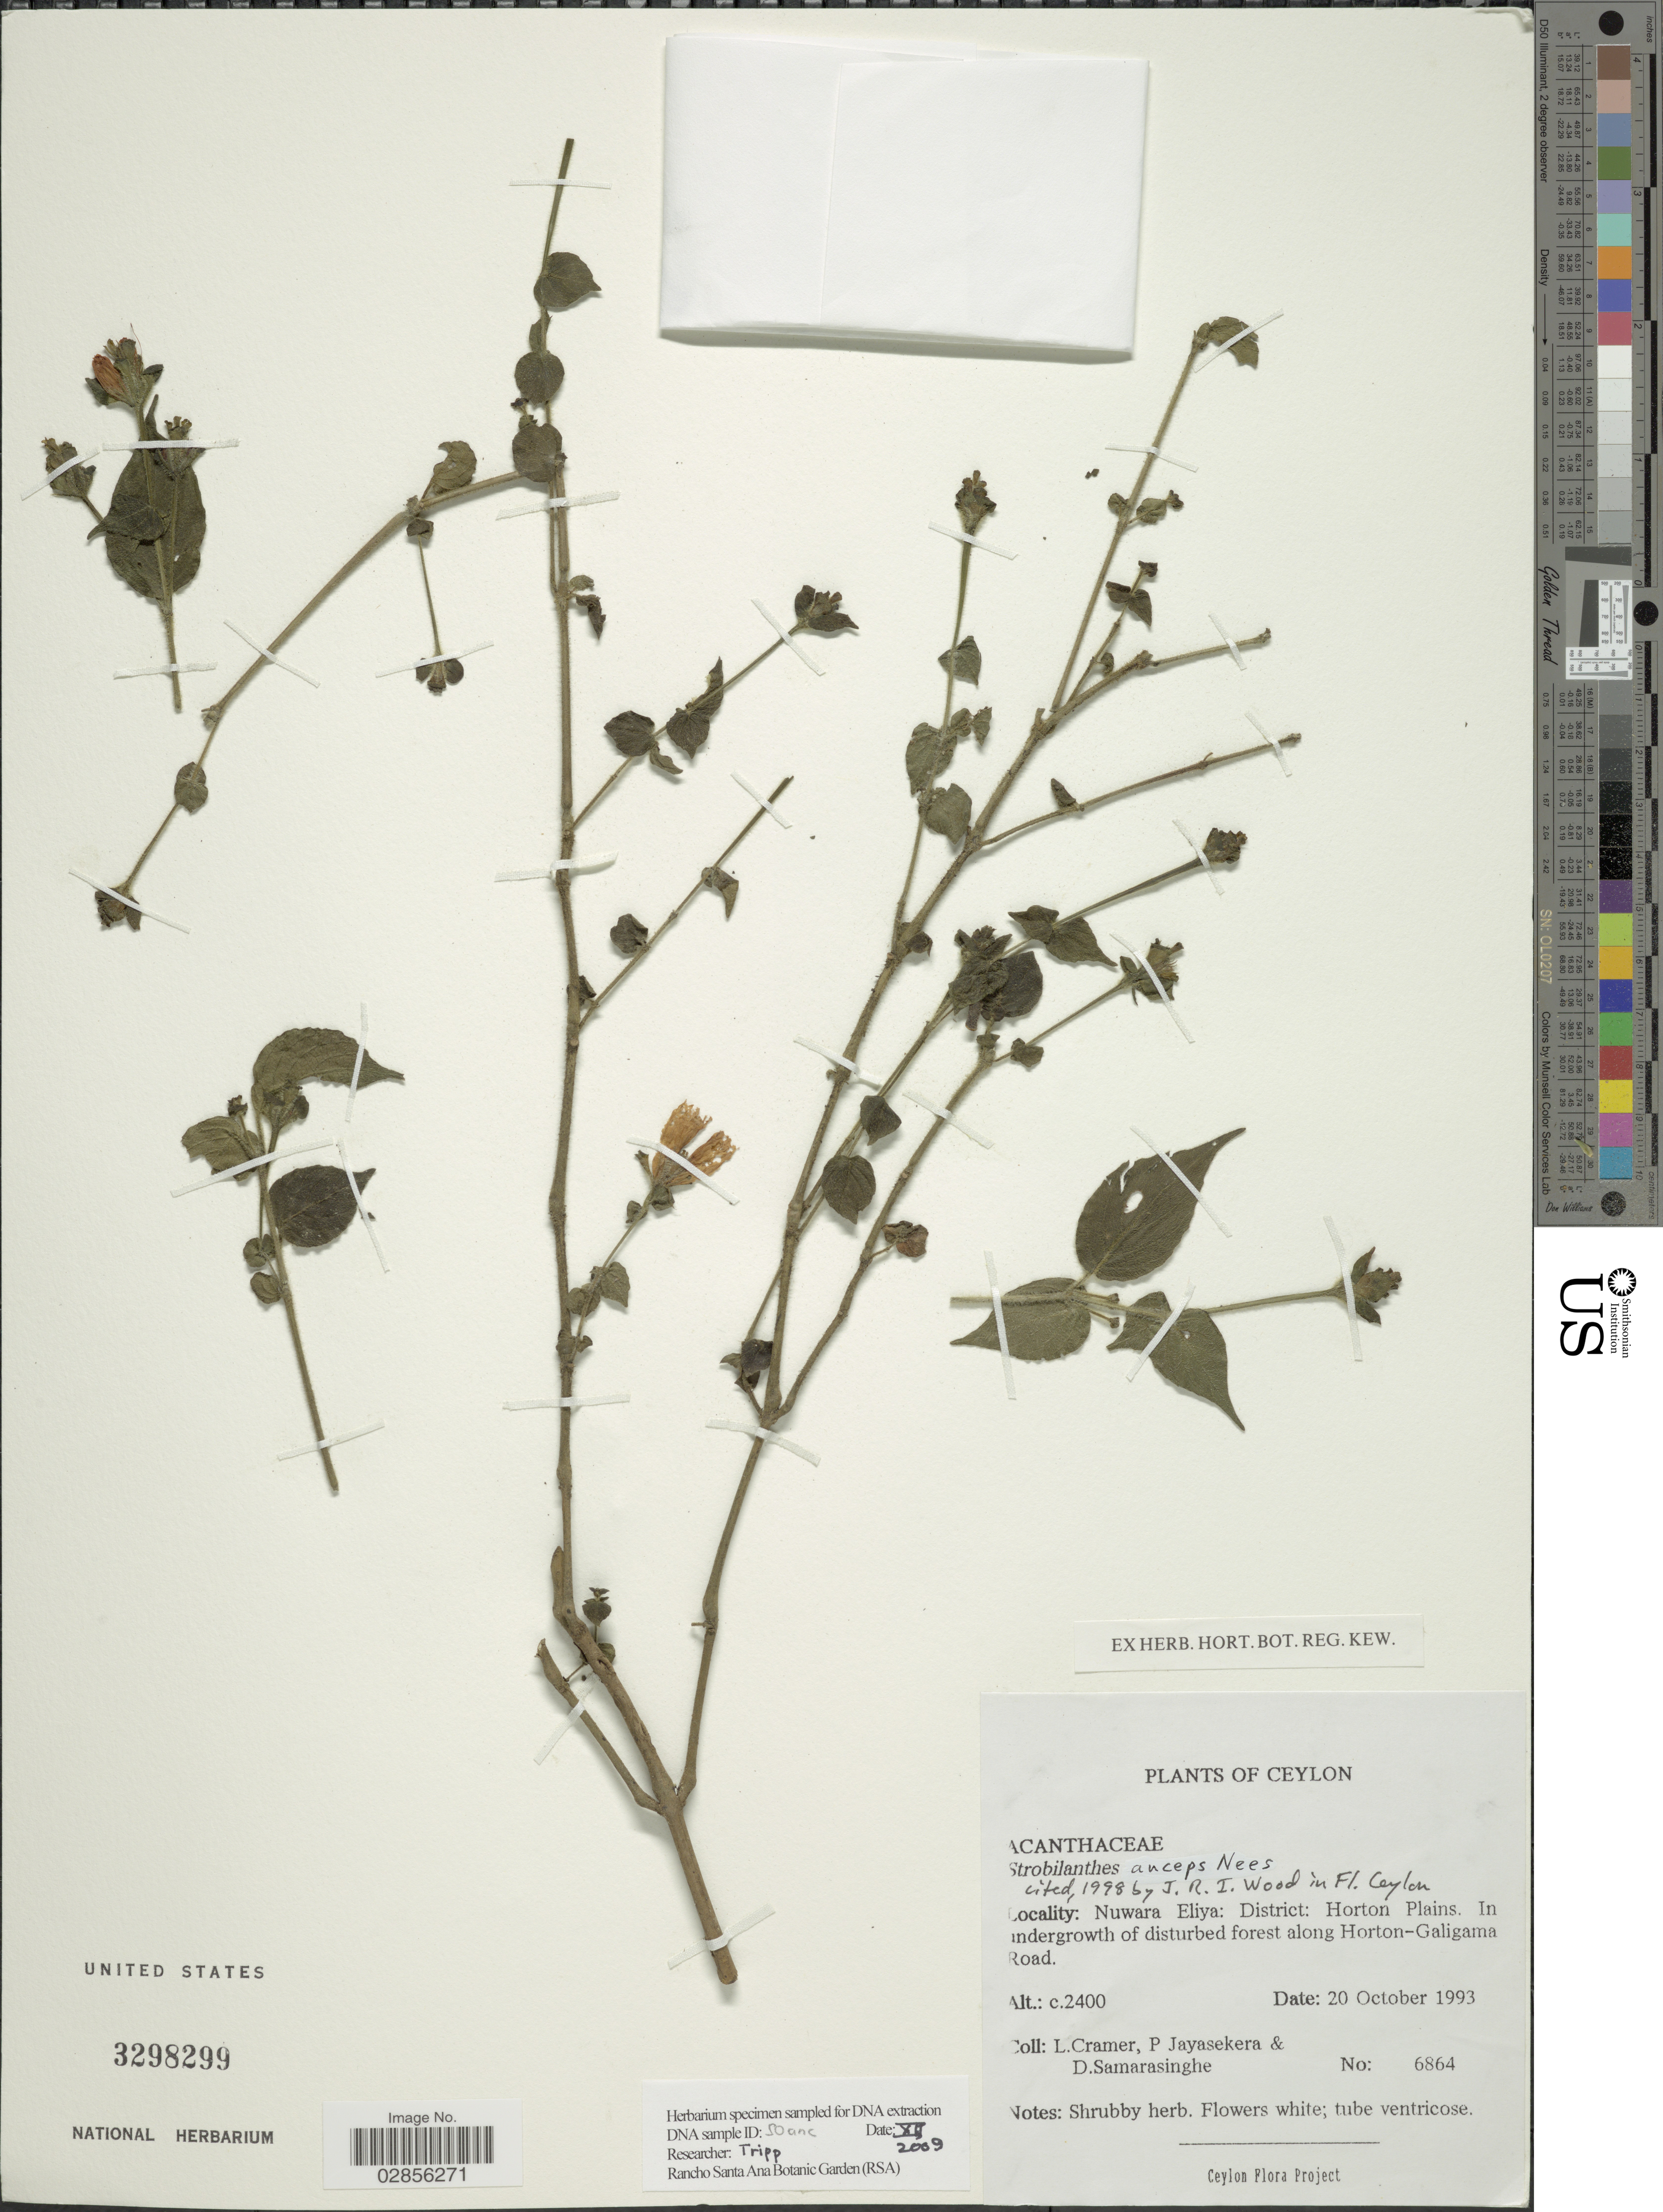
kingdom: Plantae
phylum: Tracheophyta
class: Magnoliopsida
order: Lamiales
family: Acanthaceae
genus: Strobilanthes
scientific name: Strobilanthes anceps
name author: Nees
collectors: L. H. Cramer, P. Jayasekera & D. Samarasinghe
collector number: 6864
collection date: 1993-10-20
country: Sri Lanka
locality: Ceylon. Nuwara Eliya: District: Horton Plains. In undergrowth of disturbed forest along Horton-Galigama Road.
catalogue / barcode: US 3298299